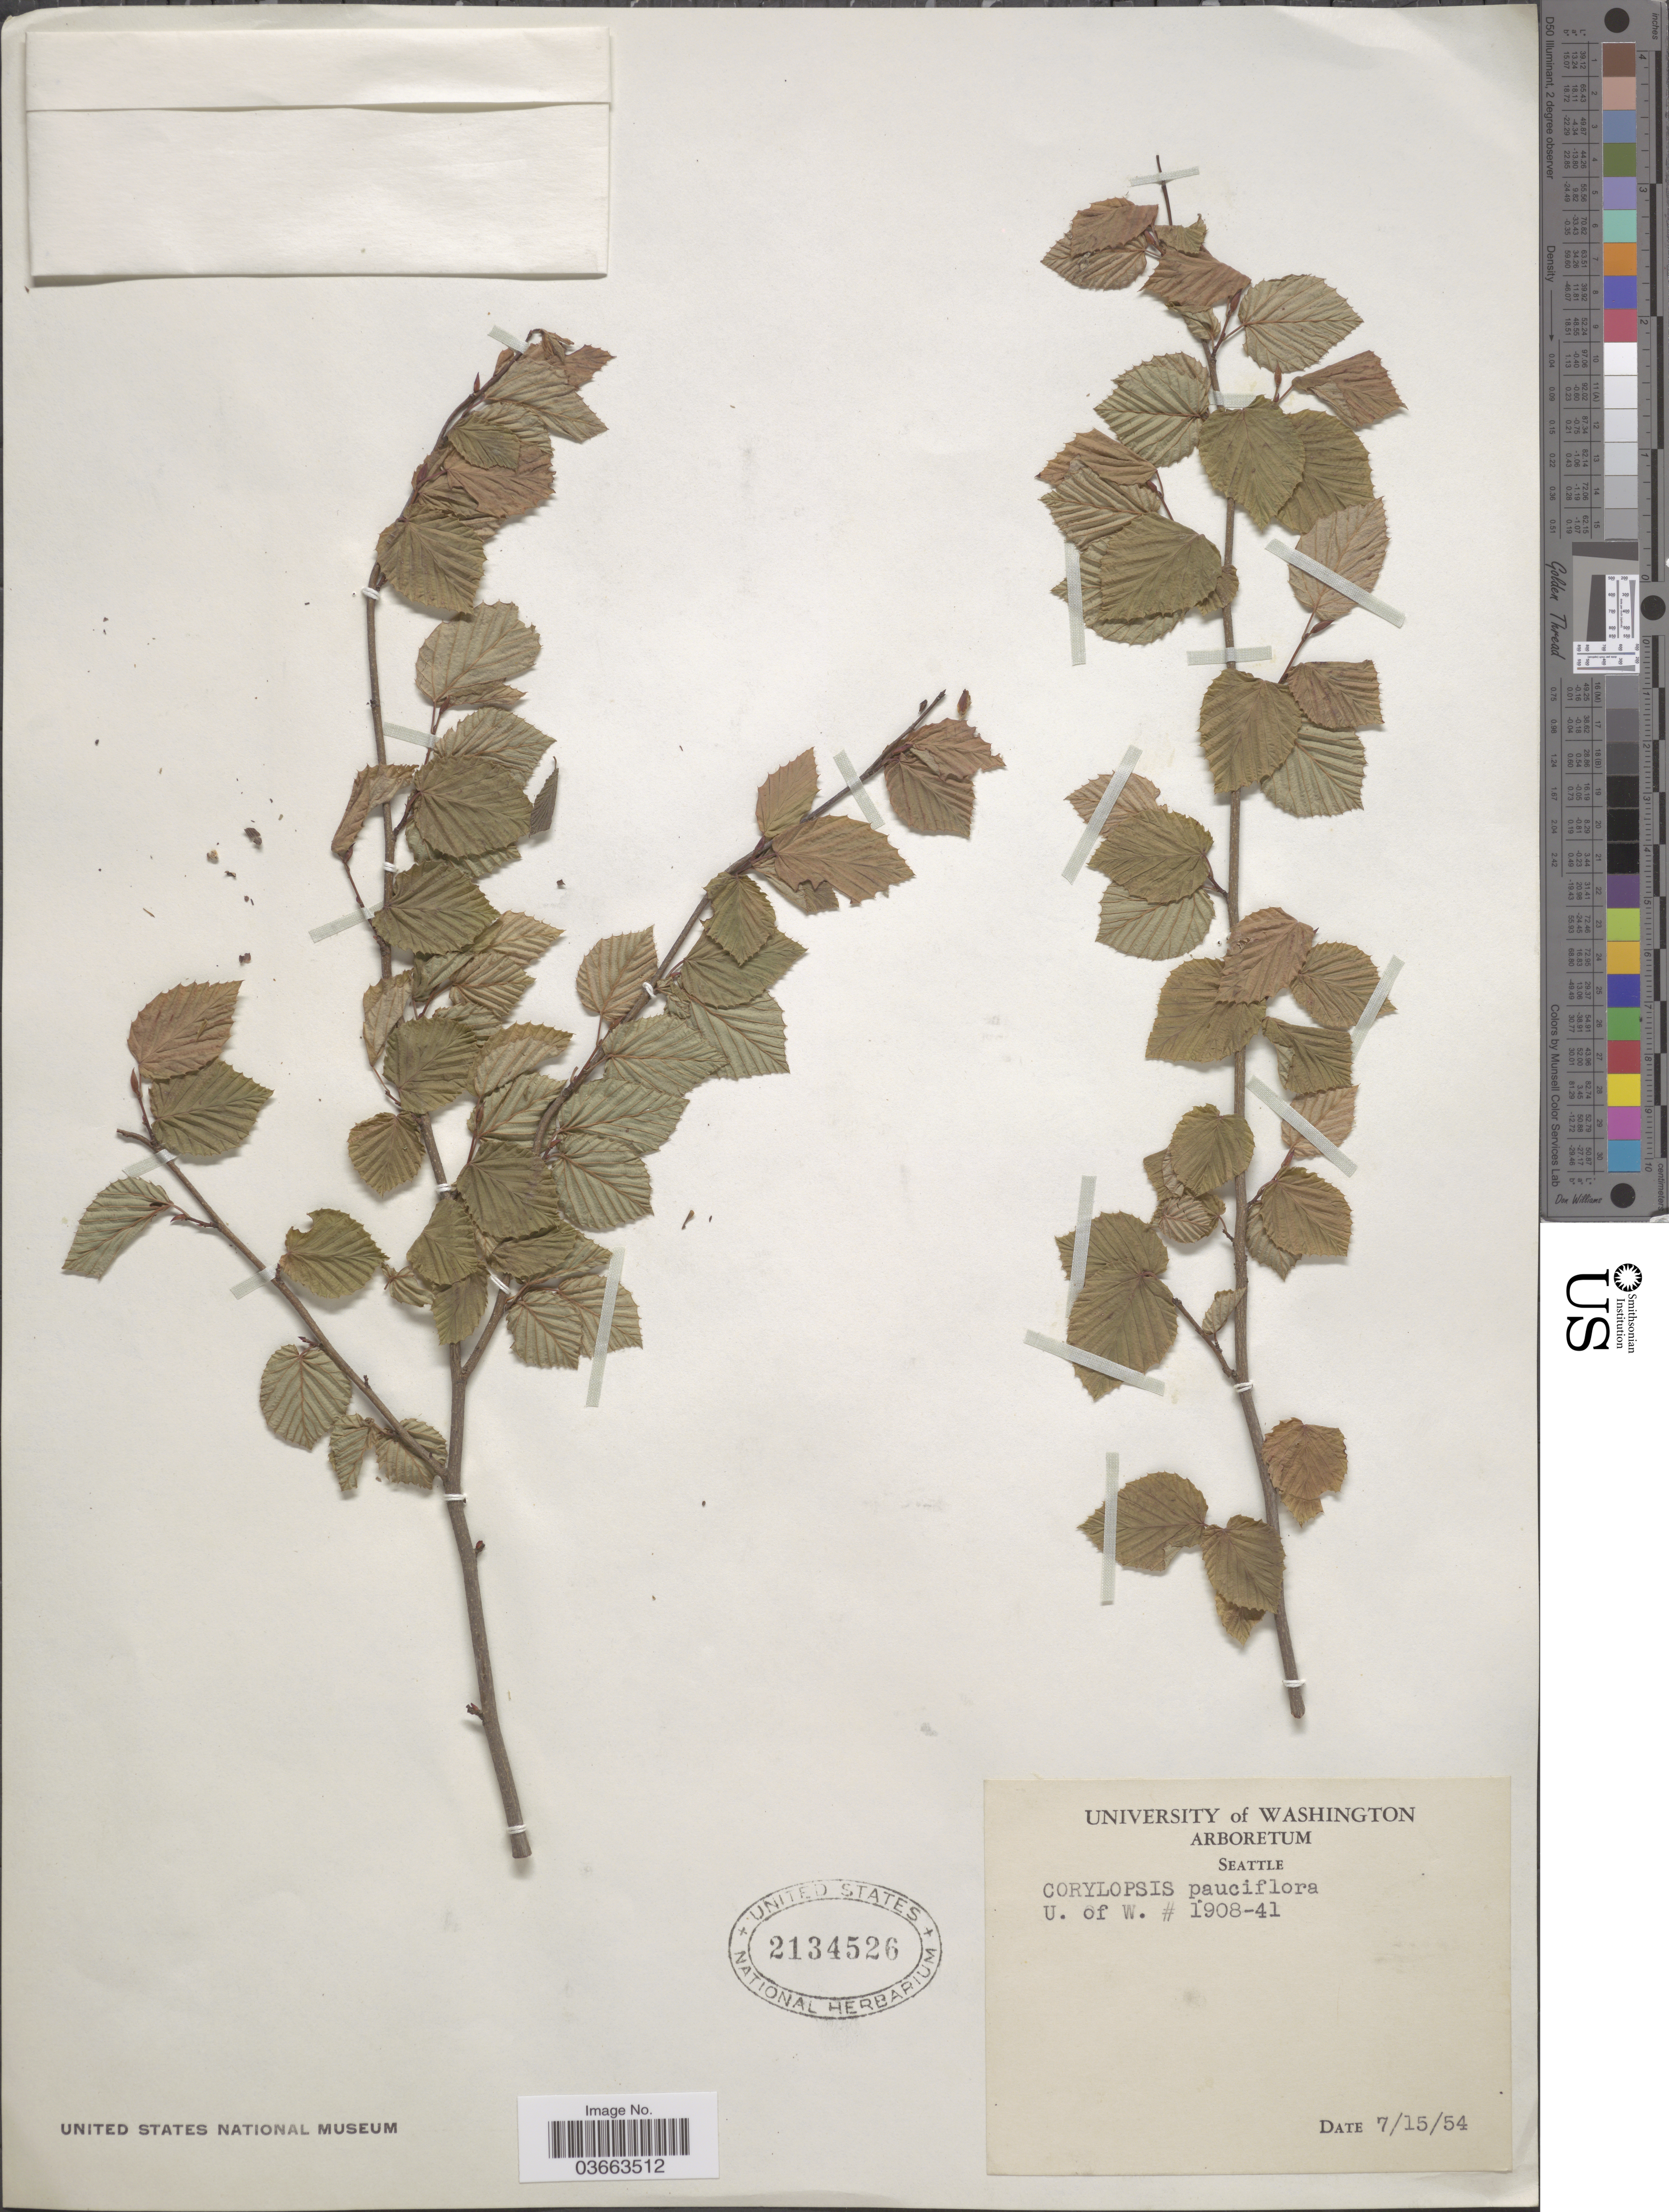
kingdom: Plantae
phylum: Tracheophyta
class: Magnoliopsida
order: Saxifragales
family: Hamamelidaceae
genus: Corylopsis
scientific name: Corylopsis pauciflora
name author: Siebold & Zucc.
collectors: University of Washington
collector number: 1908-41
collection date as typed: Transcribed d/m/y: 15/7/54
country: United States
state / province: Washington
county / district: King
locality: University of Washington Arboretum, Seattle.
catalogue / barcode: US 2134526